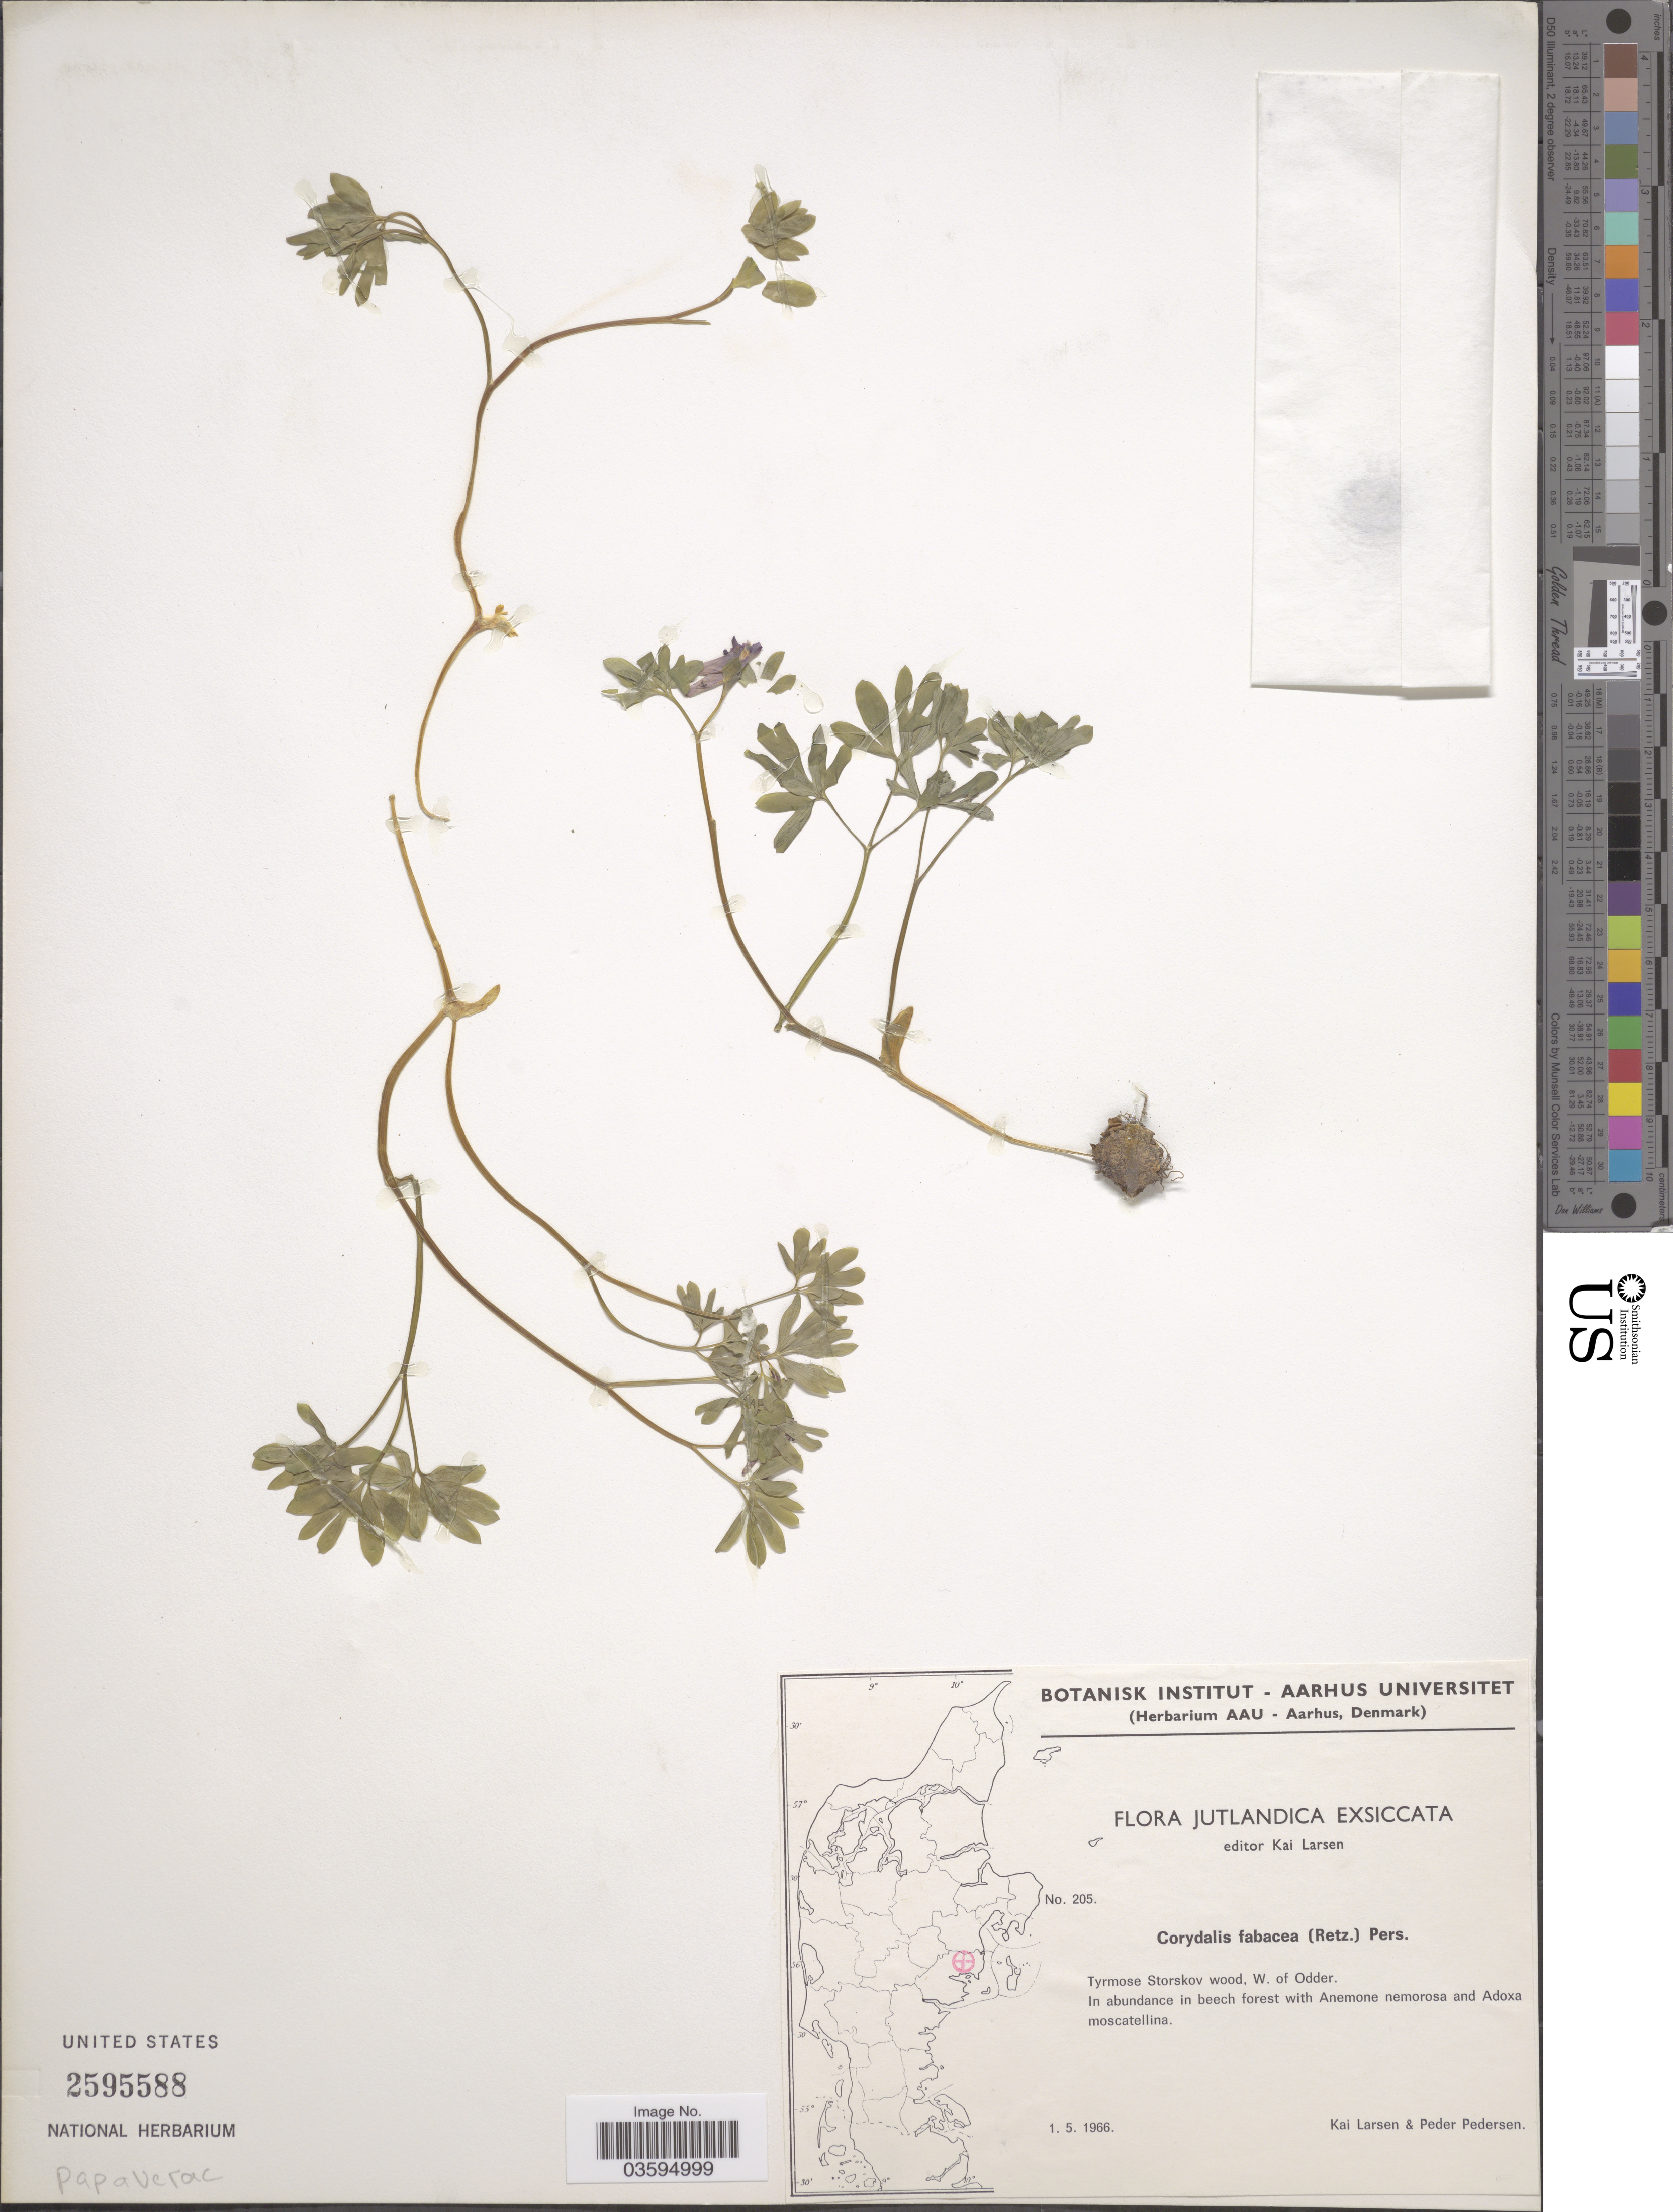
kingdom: Plantae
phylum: Tracheophyta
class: Magnoliopsida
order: Ranunculales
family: Papaveraceae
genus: Corydalis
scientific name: Corydalis fabacea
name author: (Retz.) Pers.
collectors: K. Larsen & P. Pedersen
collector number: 205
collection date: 1966-05-01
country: Denmark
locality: Jutlandica. Tyrmose Storskov wood, w. of Odder.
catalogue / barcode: US 2595588